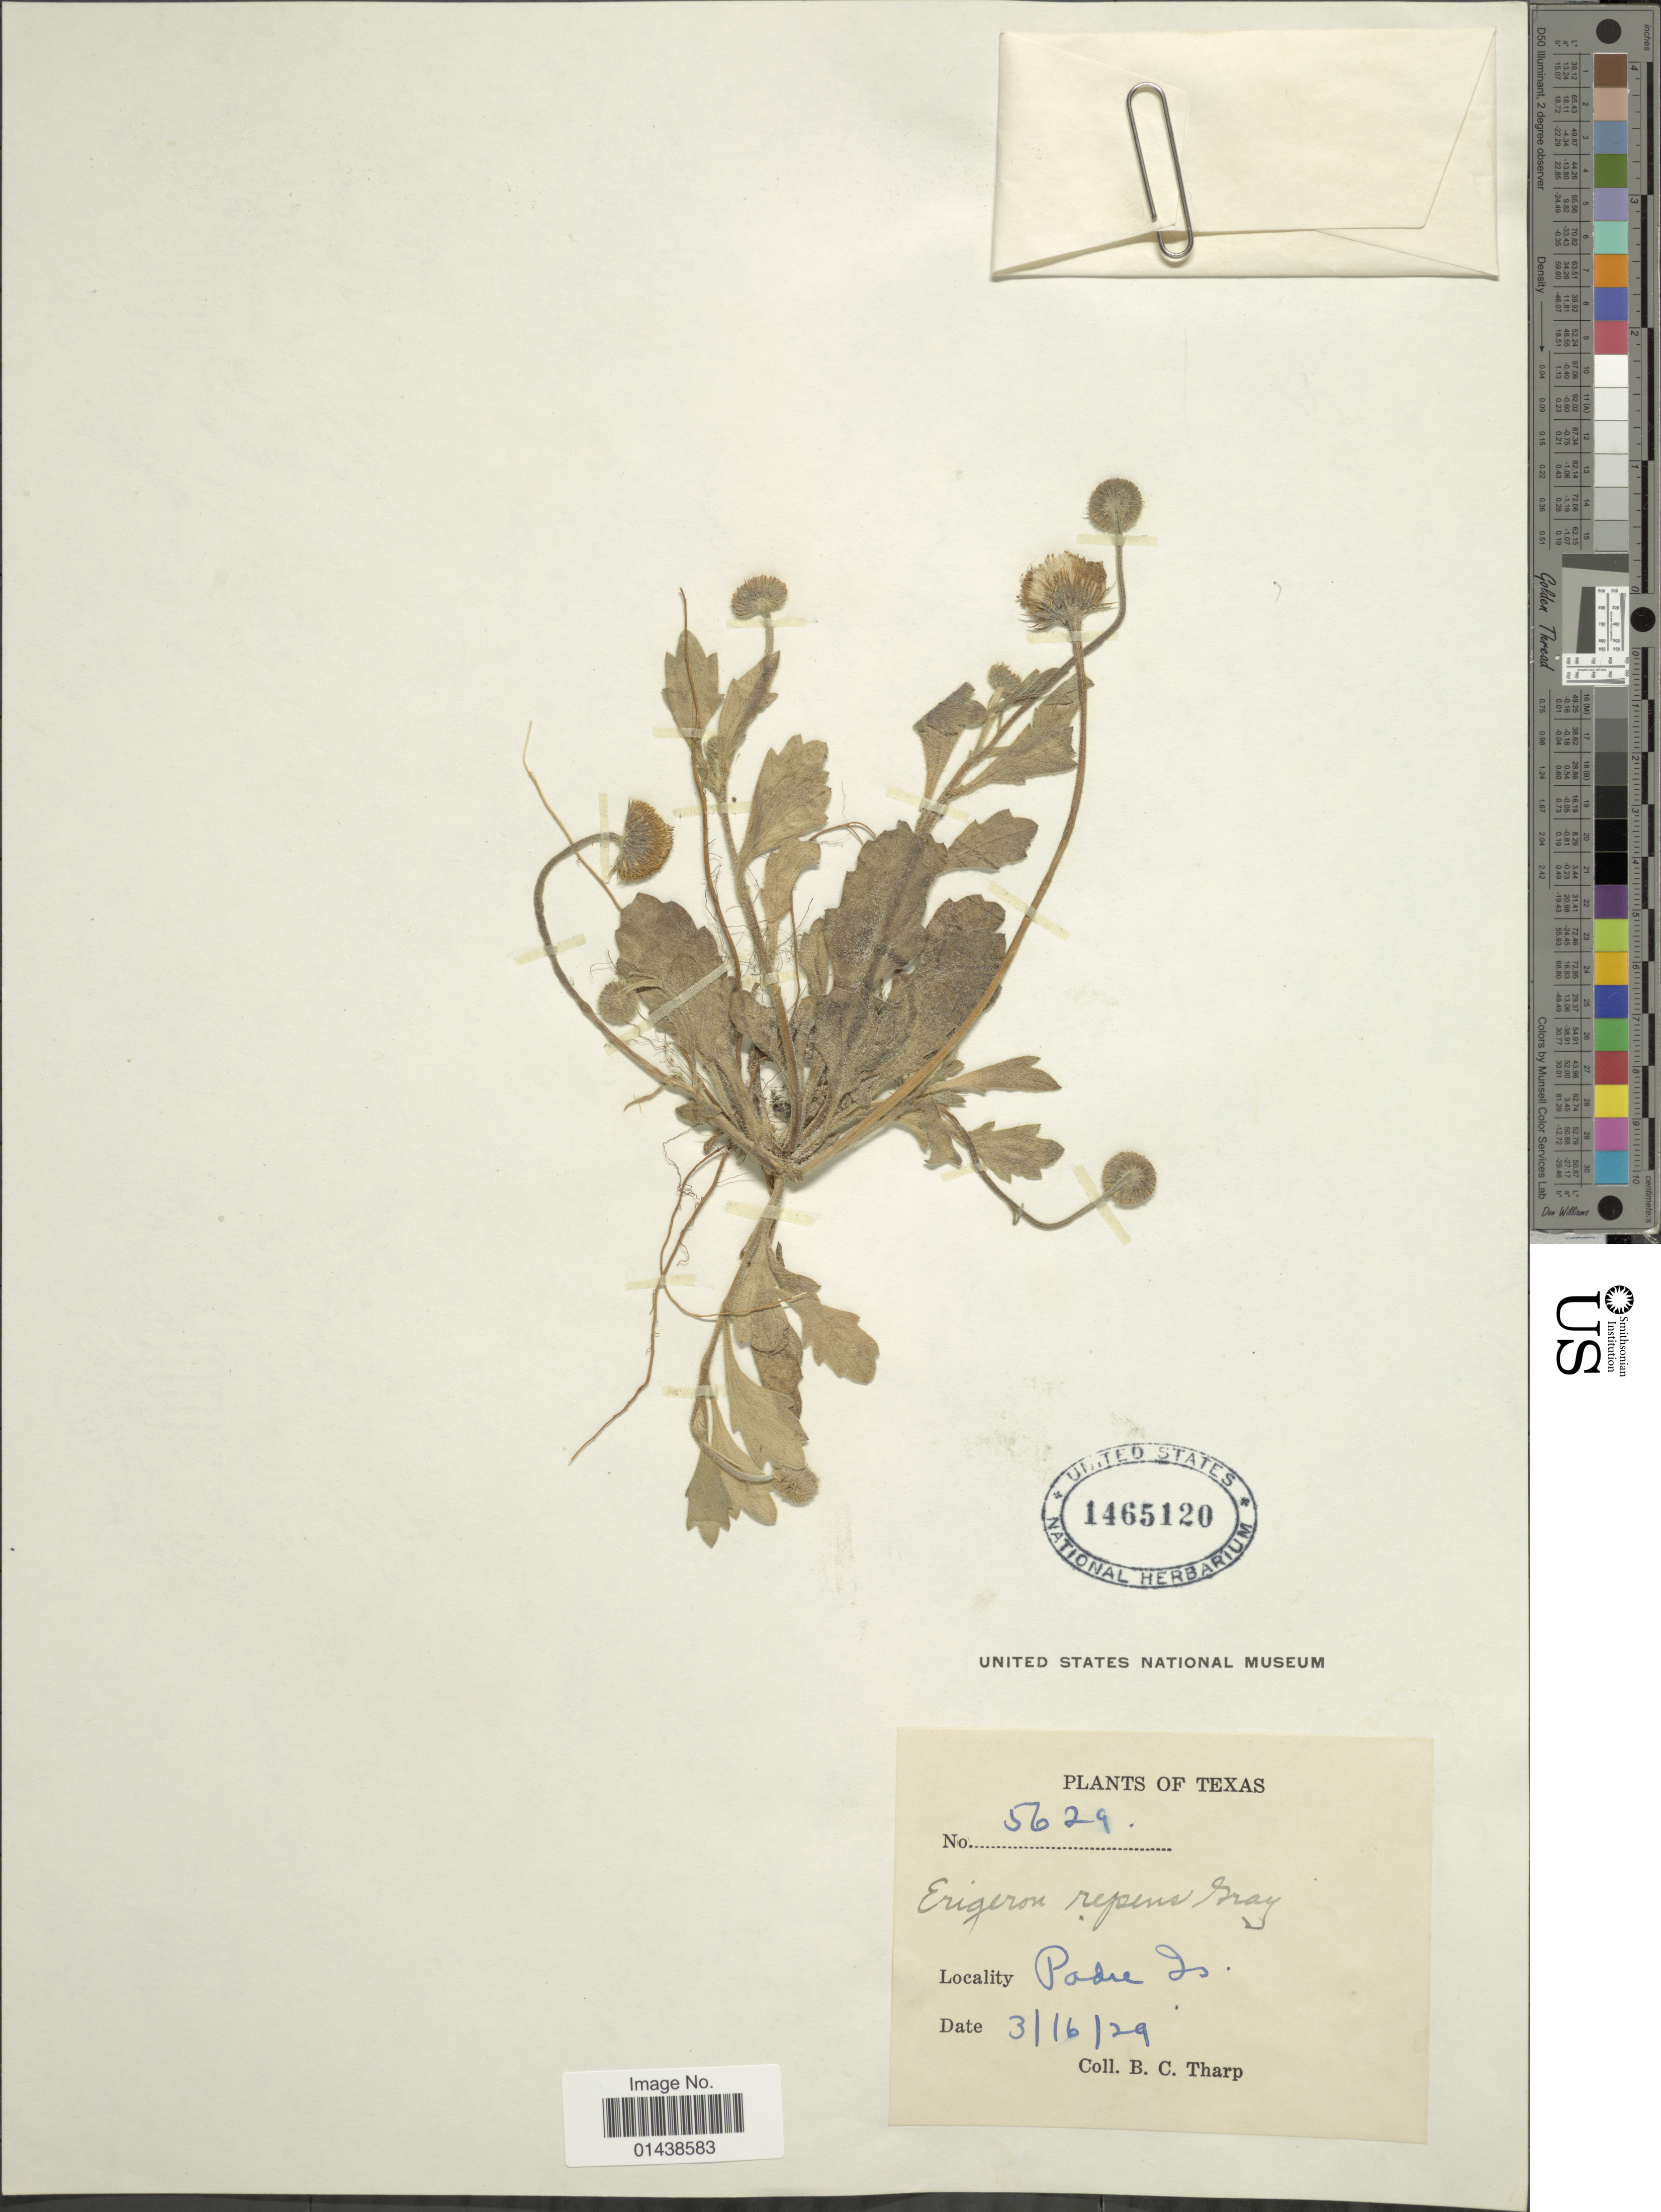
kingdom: Plantae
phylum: Tracheophyta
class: Magnoliopsida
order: Asterales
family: Asteraceae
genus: Erigeron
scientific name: Erigeron myrionactis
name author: Small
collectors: B. C. Tharp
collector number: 5629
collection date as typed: Transcribed d/m/y: 16/3/29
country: United States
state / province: Texas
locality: Padre Is.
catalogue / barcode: US 1465120